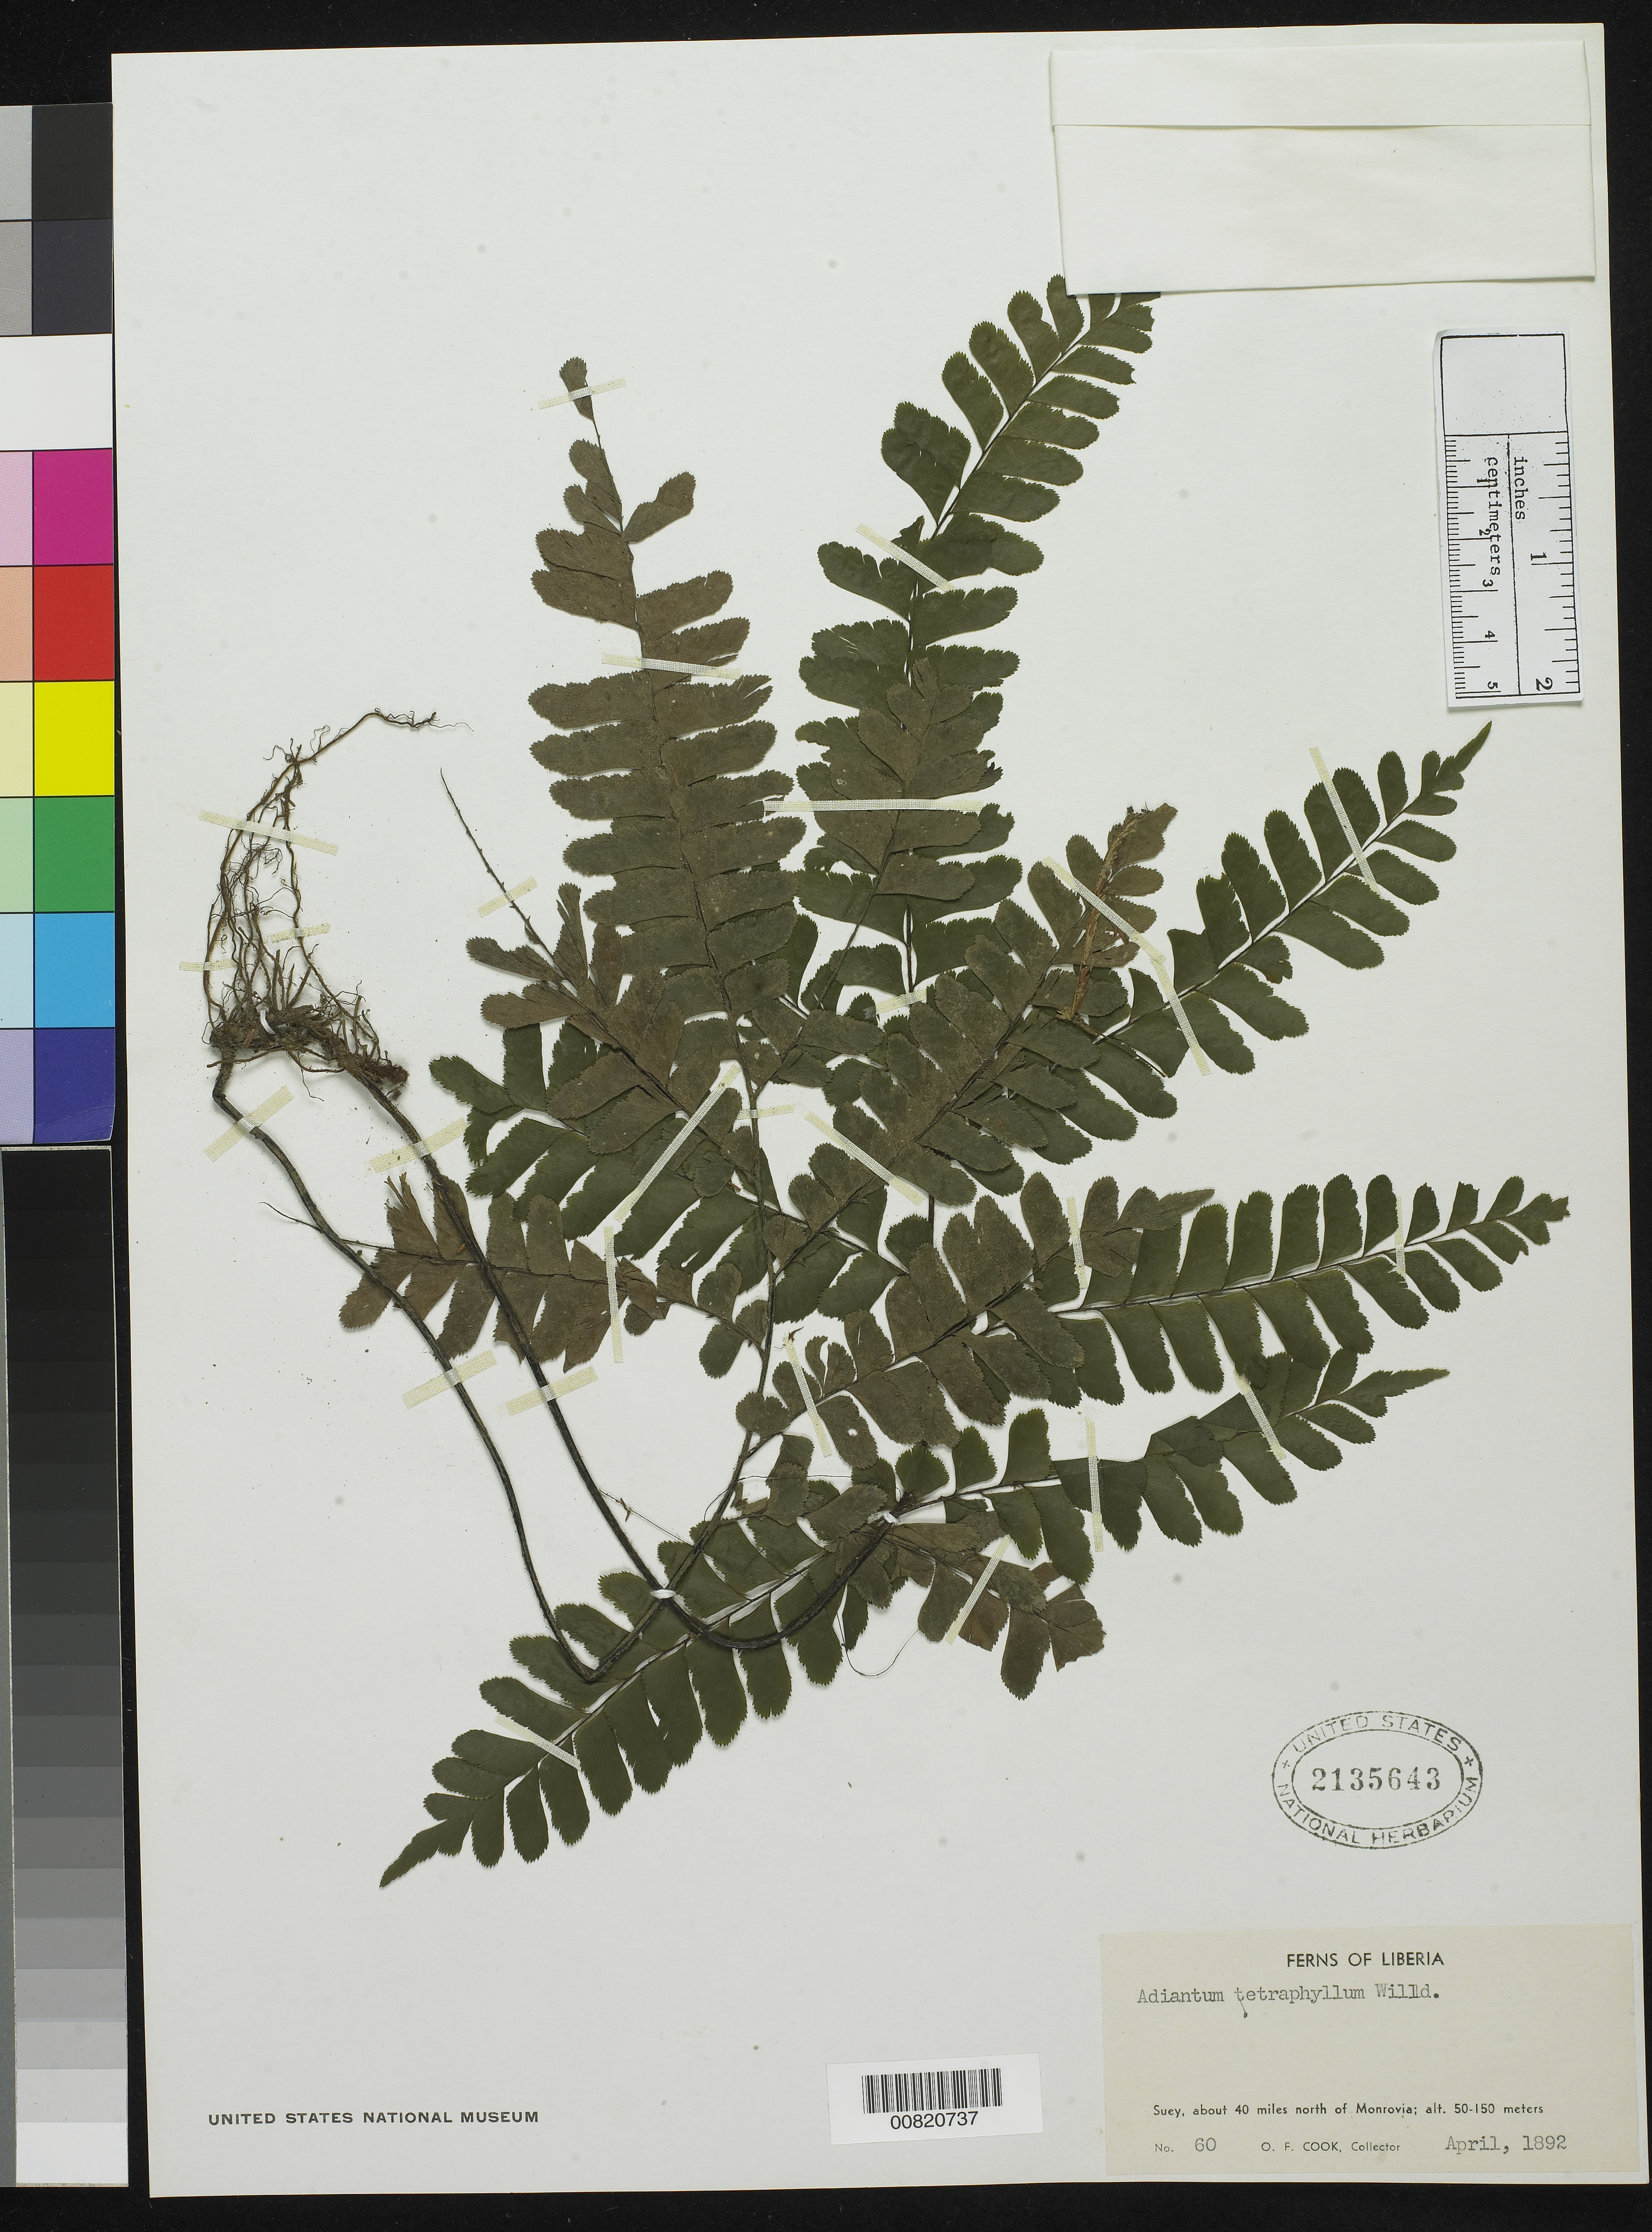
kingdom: Plantae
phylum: Tracheophyta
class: Polypodiopsida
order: Polypodiales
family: Pteridaceae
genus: Adiantum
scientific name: Adiantum tetraphyllum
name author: Humb. & Bonpl. ex Willd.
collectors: O. F. Cook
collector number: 60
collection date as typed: Apr 1892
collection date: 1892-04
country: Liberia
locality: Suey, about 40 miles N of Monrovia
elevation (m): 50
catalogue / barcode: US 2135643